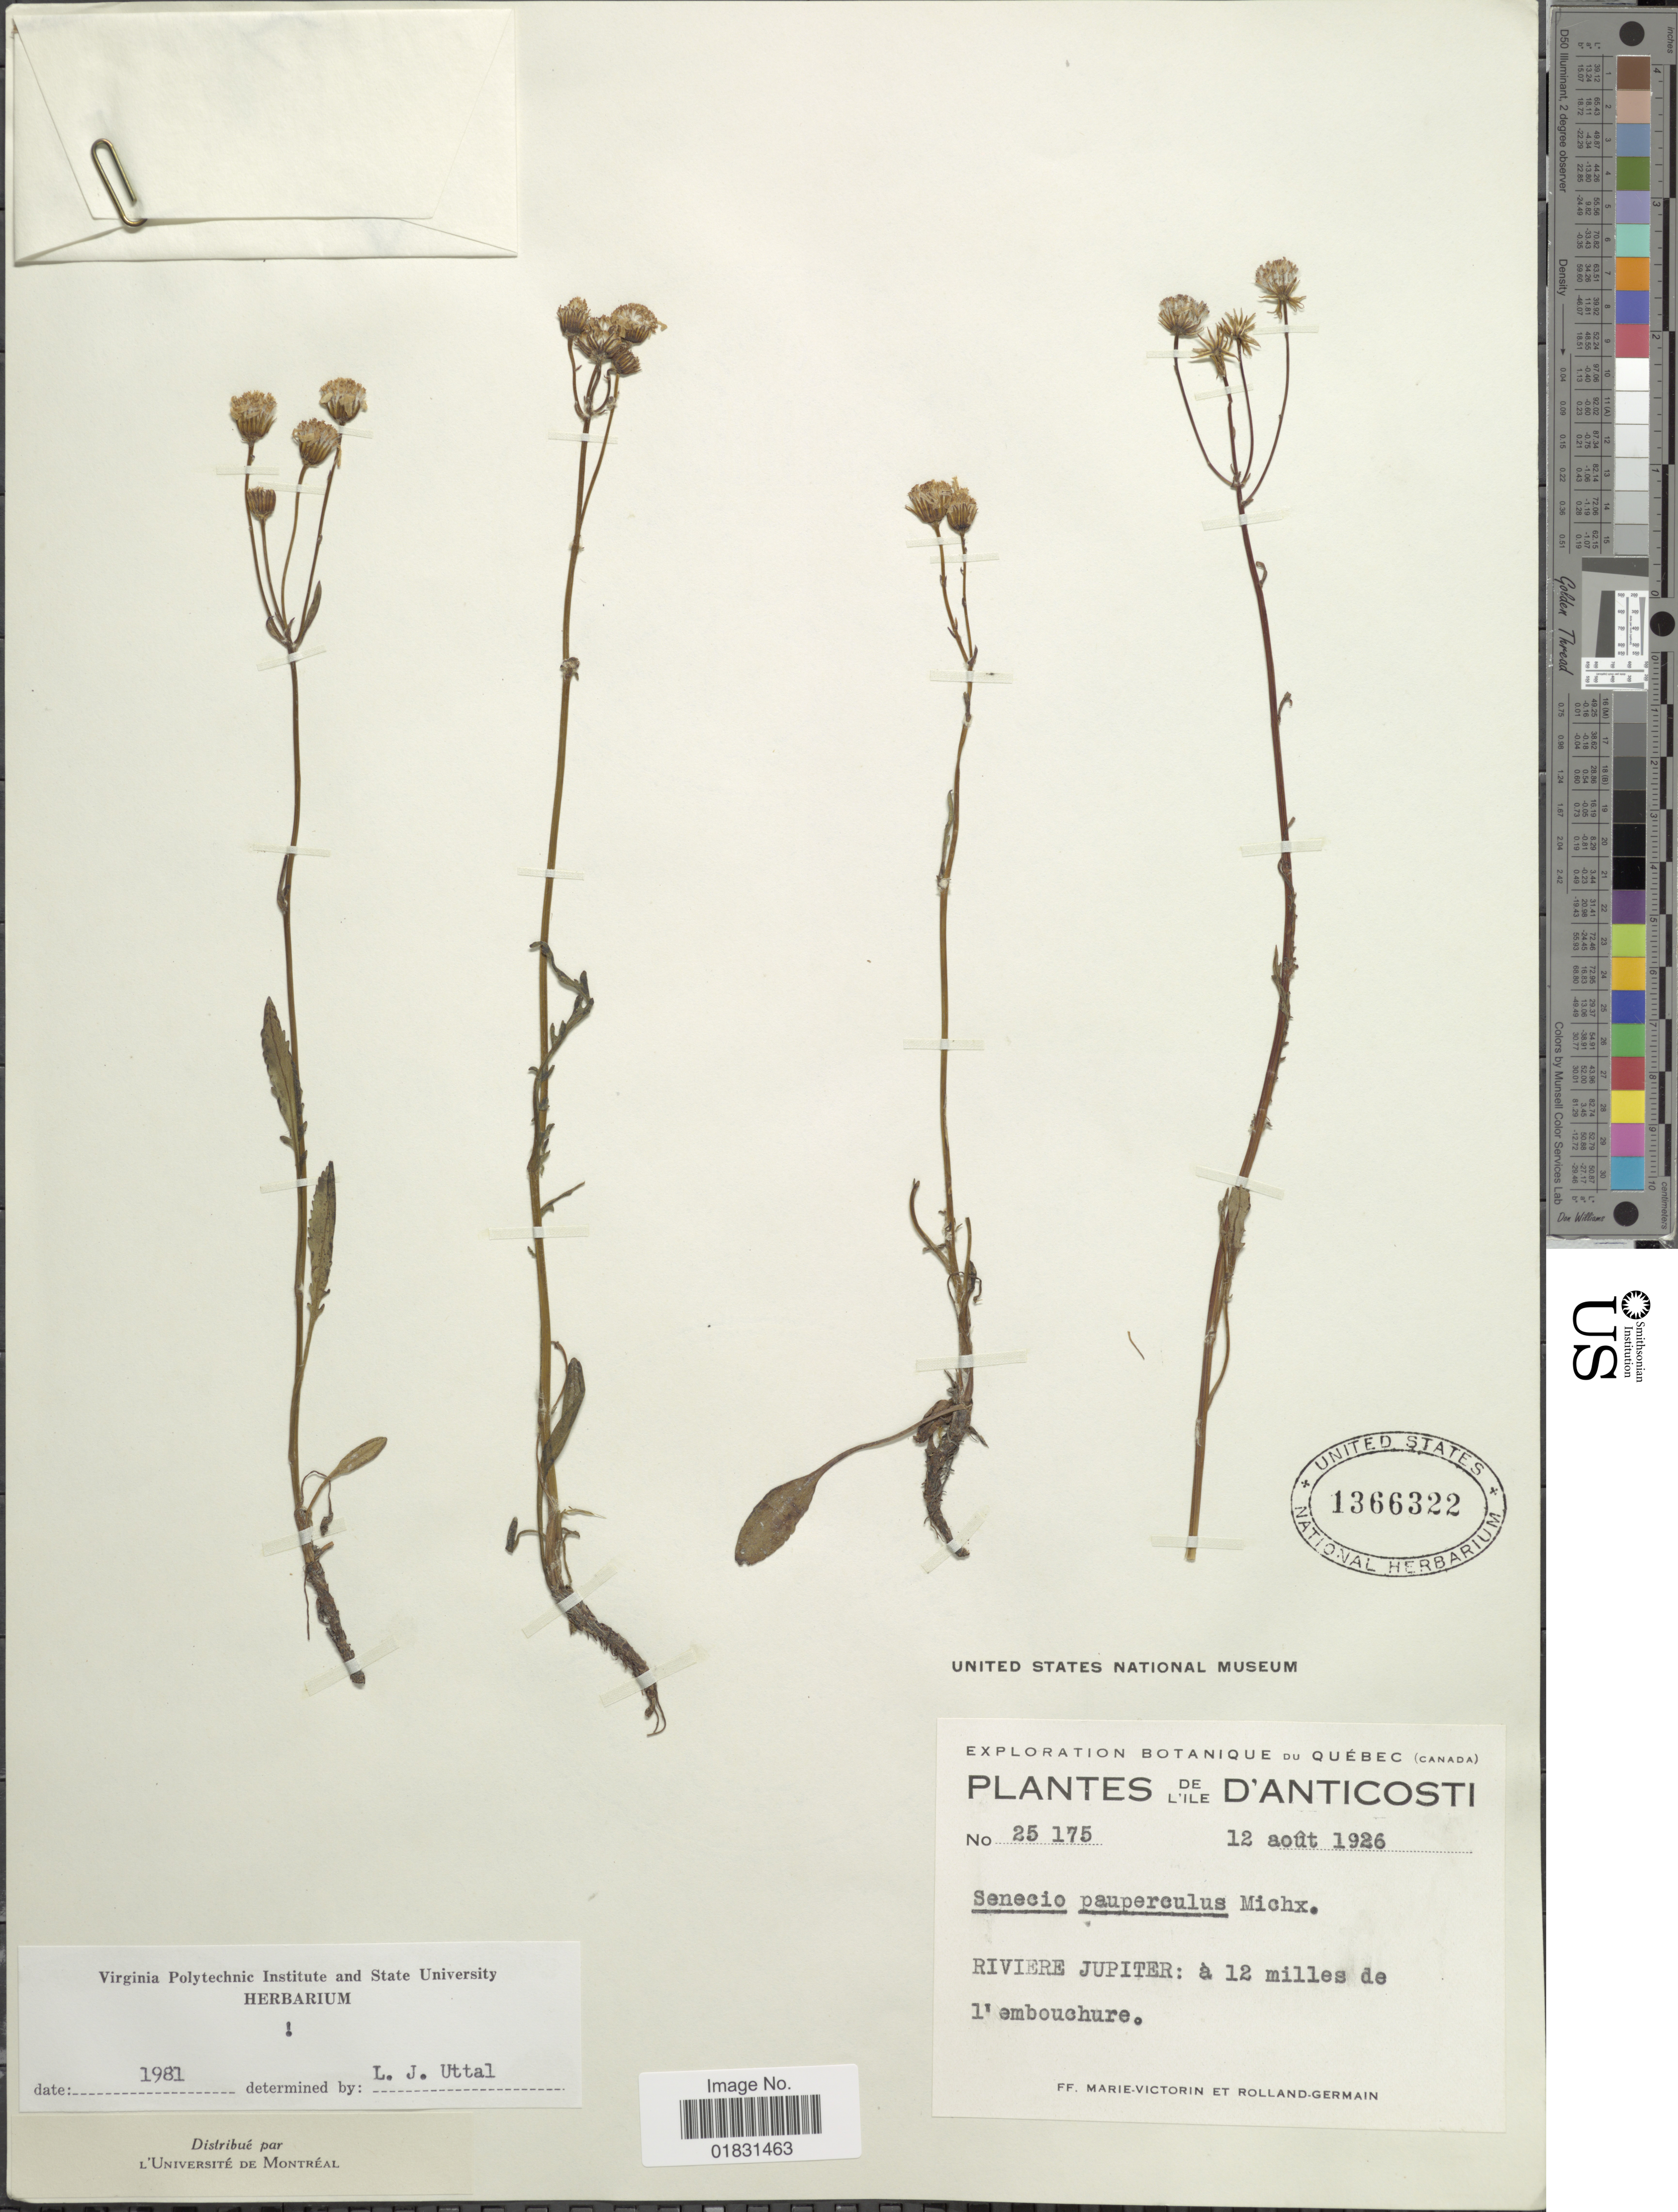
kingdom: Plantae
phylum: Tracheophyta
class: Magnoliopsida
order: Asterales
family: Asteraceae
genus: Packera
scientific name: Packera paupercula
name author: (Michx.) Á. Löve & D. Löve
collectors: Fr. Marie-Victorin & Rolland-Germain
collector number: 25175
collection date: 1926-08-12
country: Canada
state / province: Quebec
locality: De L'Ile D'Anticosti, Riviere Jupiter: à 12 milles de l; embouchure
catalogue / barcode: US 1366322